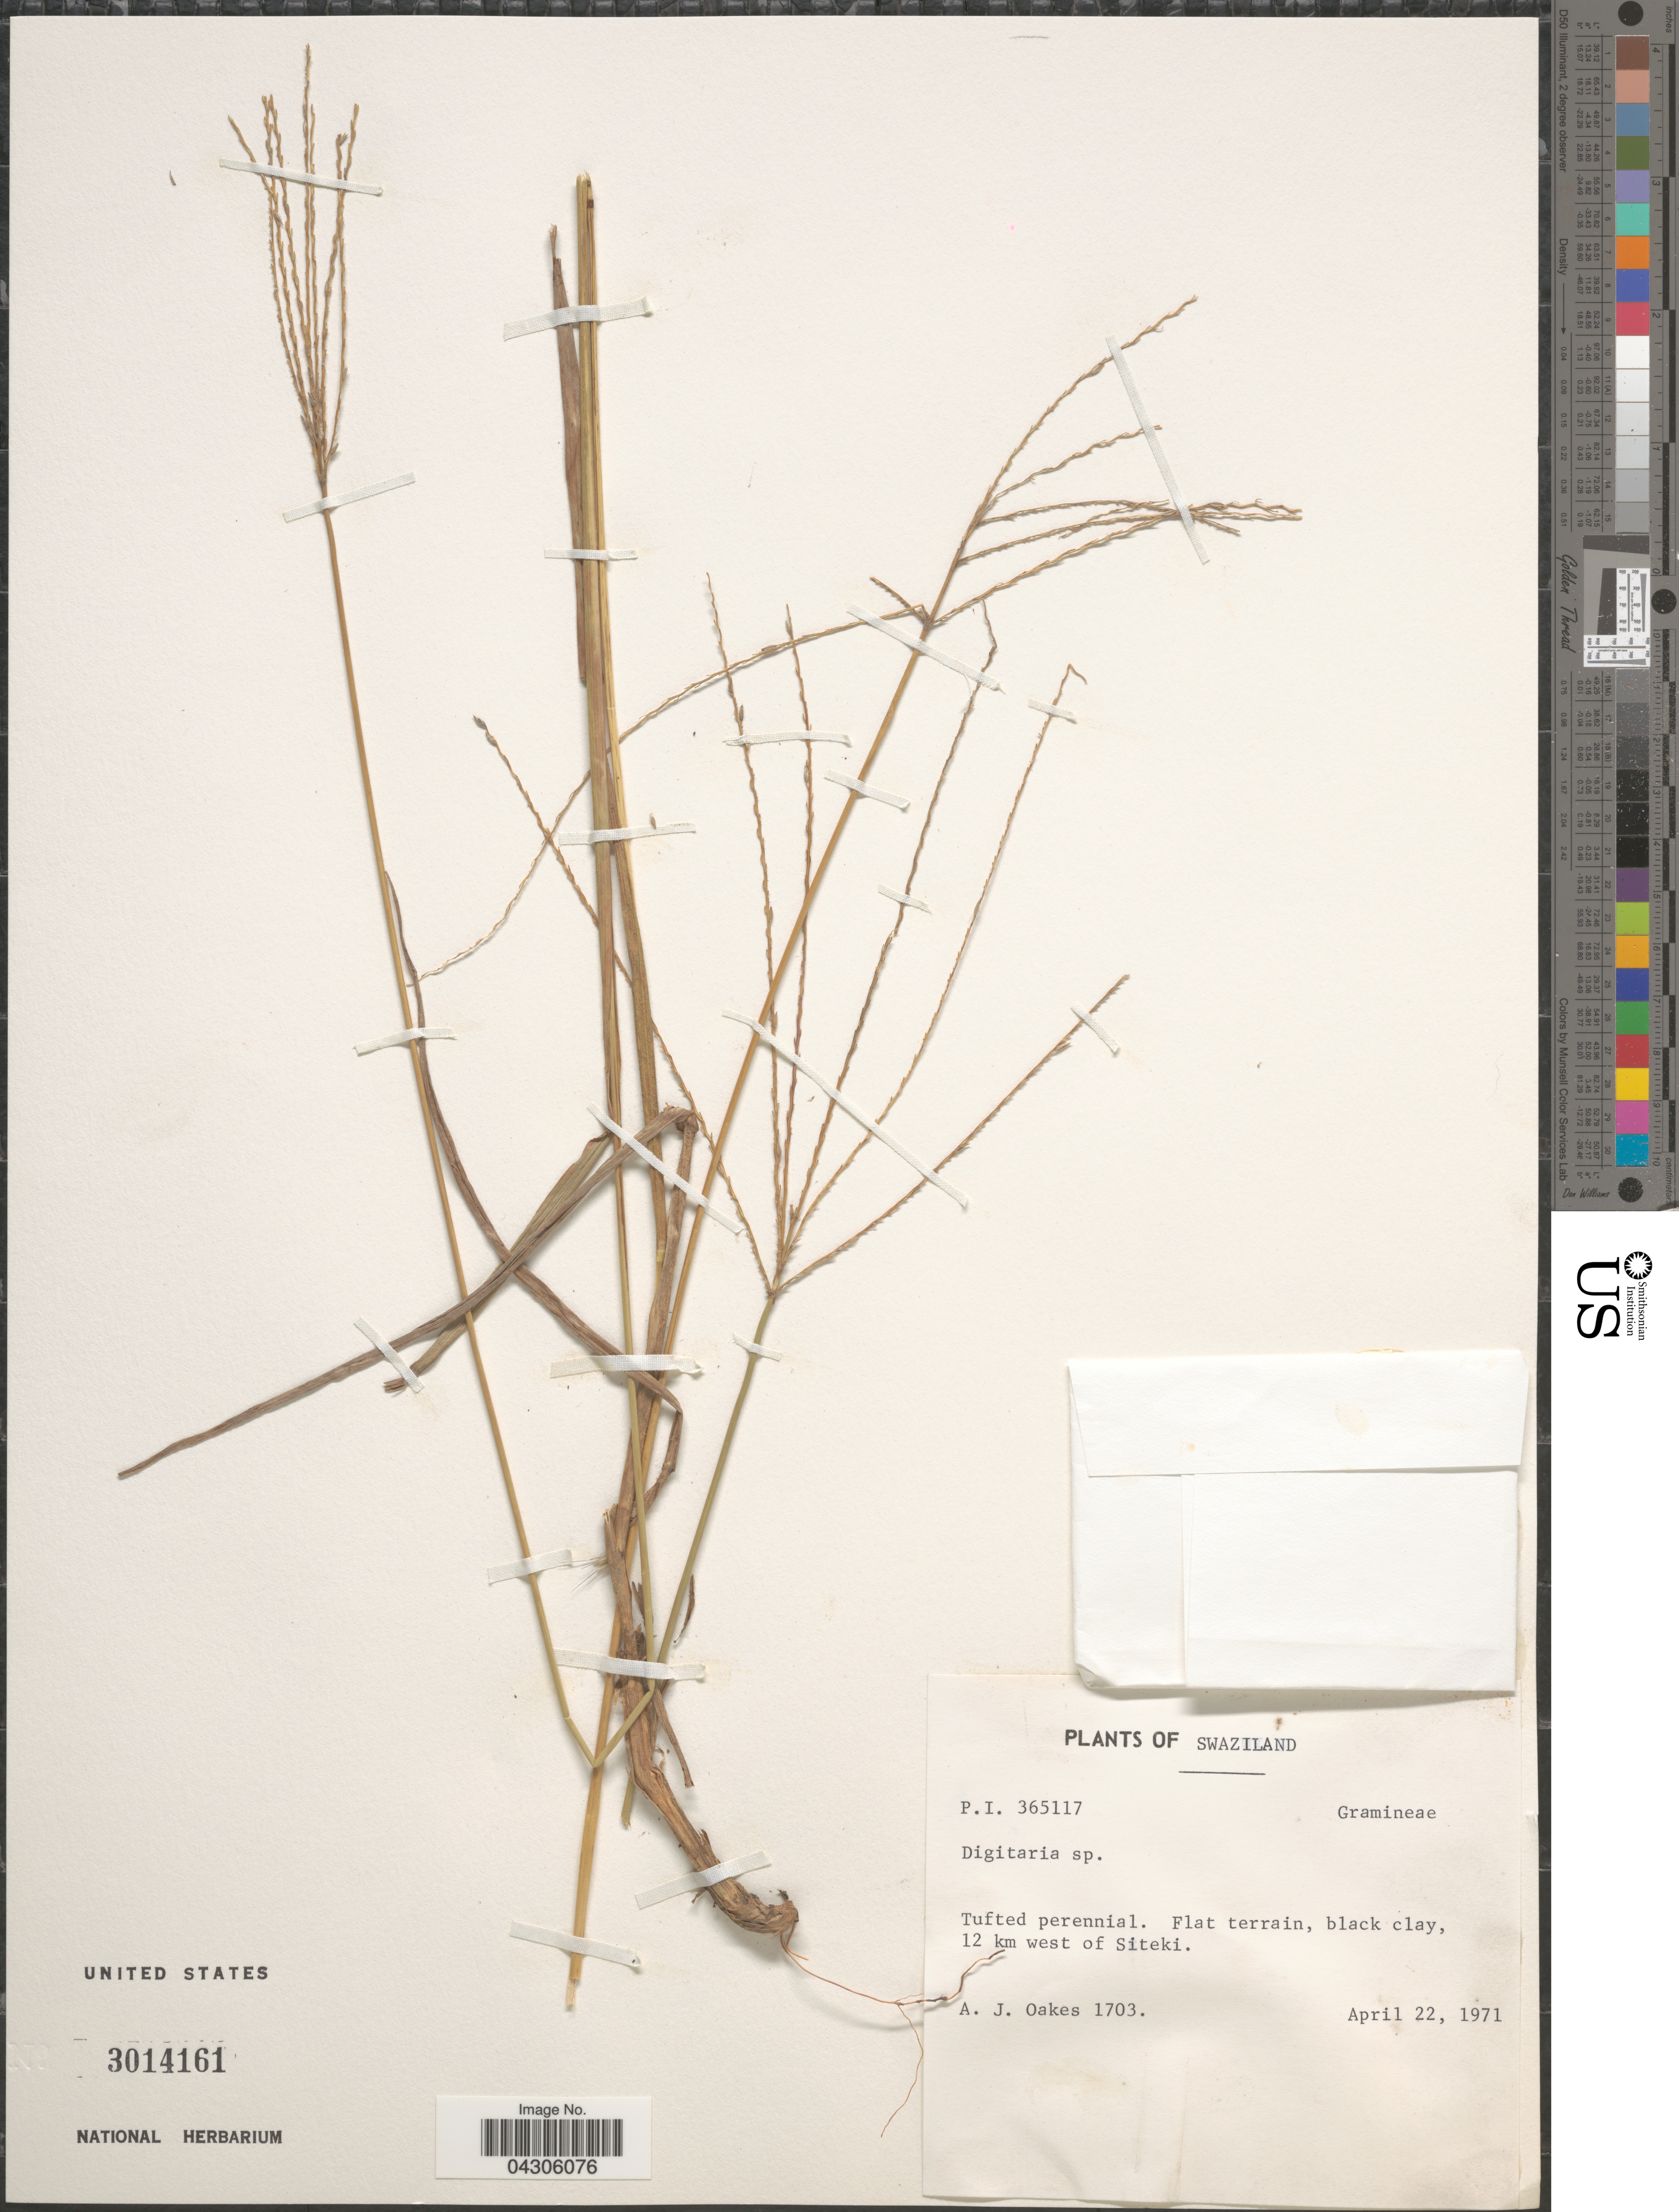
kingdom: Plantae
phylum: Tracheophyta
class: Liliopsida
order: Poales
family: Poaceae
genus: Digitaria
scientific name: Digitaria sp.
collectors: A. Oakes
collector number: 1703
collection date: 1971-04-22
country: Eswatini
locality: Flat terrain, black clay, 12 km west of Siteki.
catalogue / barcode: US 3014161